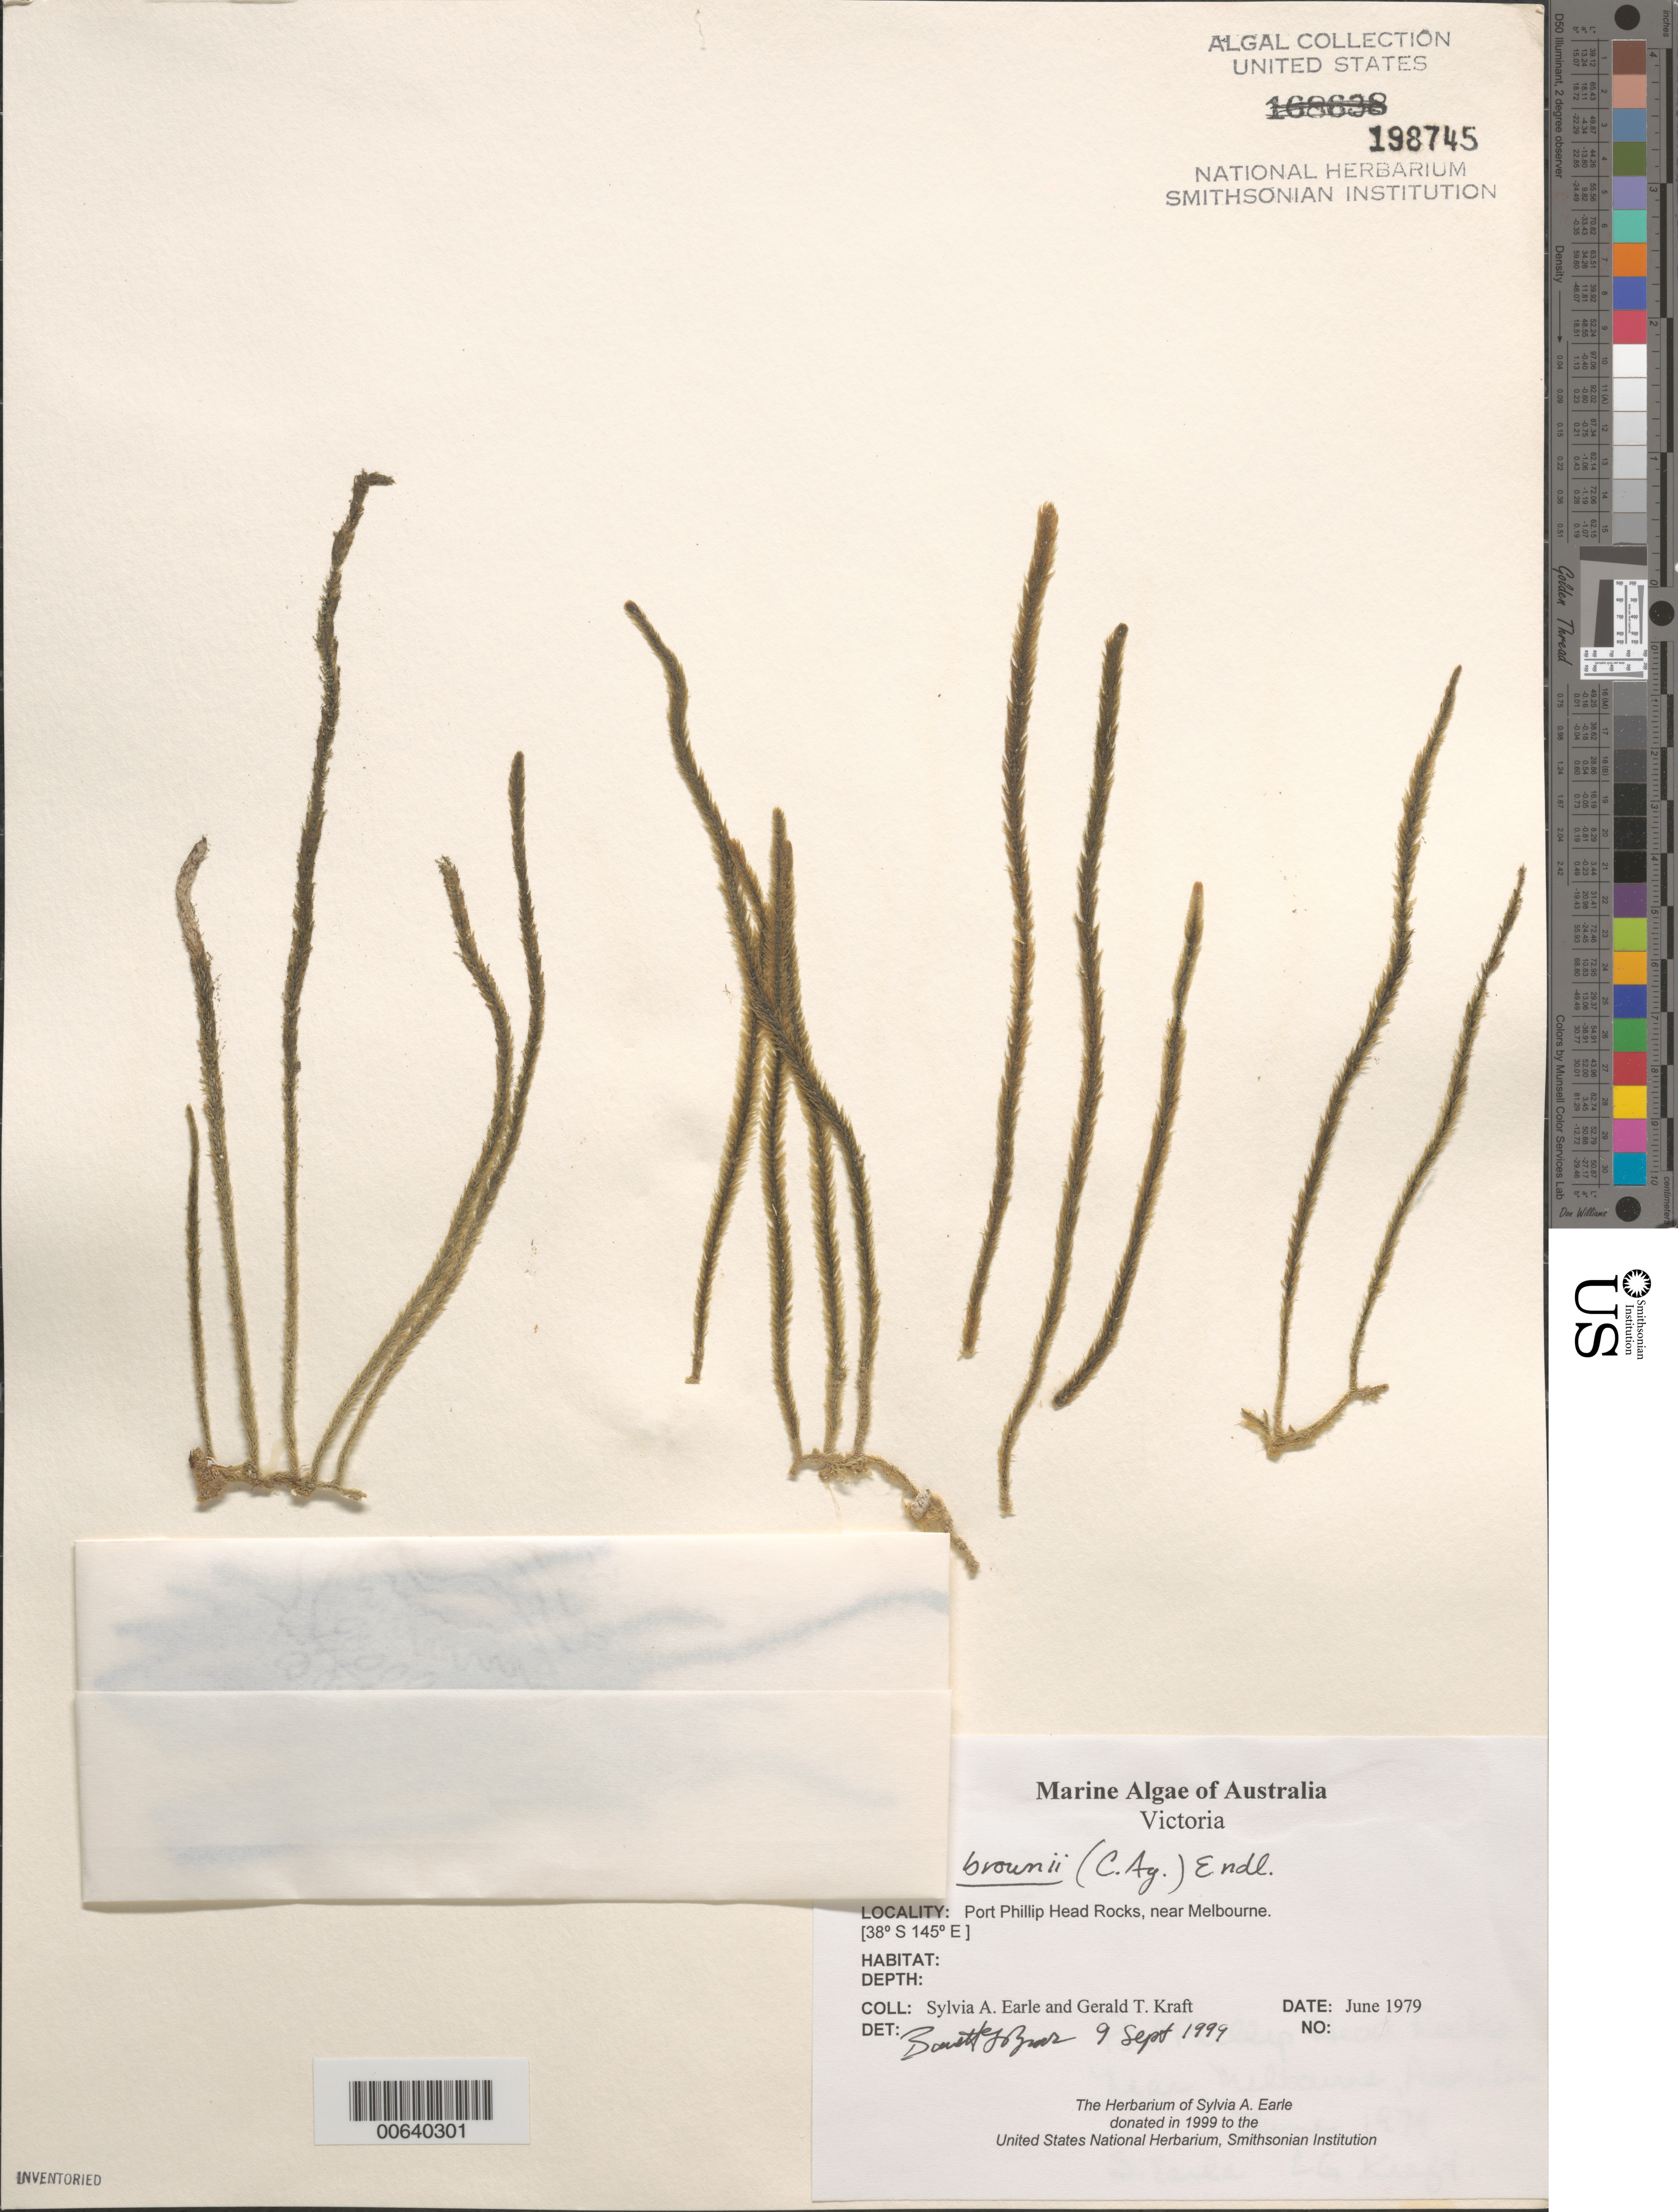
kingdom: Plantae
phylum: Chlorophyta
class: Ulvophyceae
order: Bryopsidales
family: Caulerpaceae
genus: Caulerpa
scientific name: Caulerpa brownii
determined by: Brooks, B. L., (BOT), Smithsonian Institution - National Museum of Natural History (UNITED STATES)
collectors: S. A. Earle & G. T. Kraft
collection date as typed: Jun 1979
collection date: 1979-06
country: Australia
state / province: Victoria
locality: Port Phillip Head Rocks, near Melbourne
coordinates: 38 S, 145 E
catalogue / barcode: US 198745